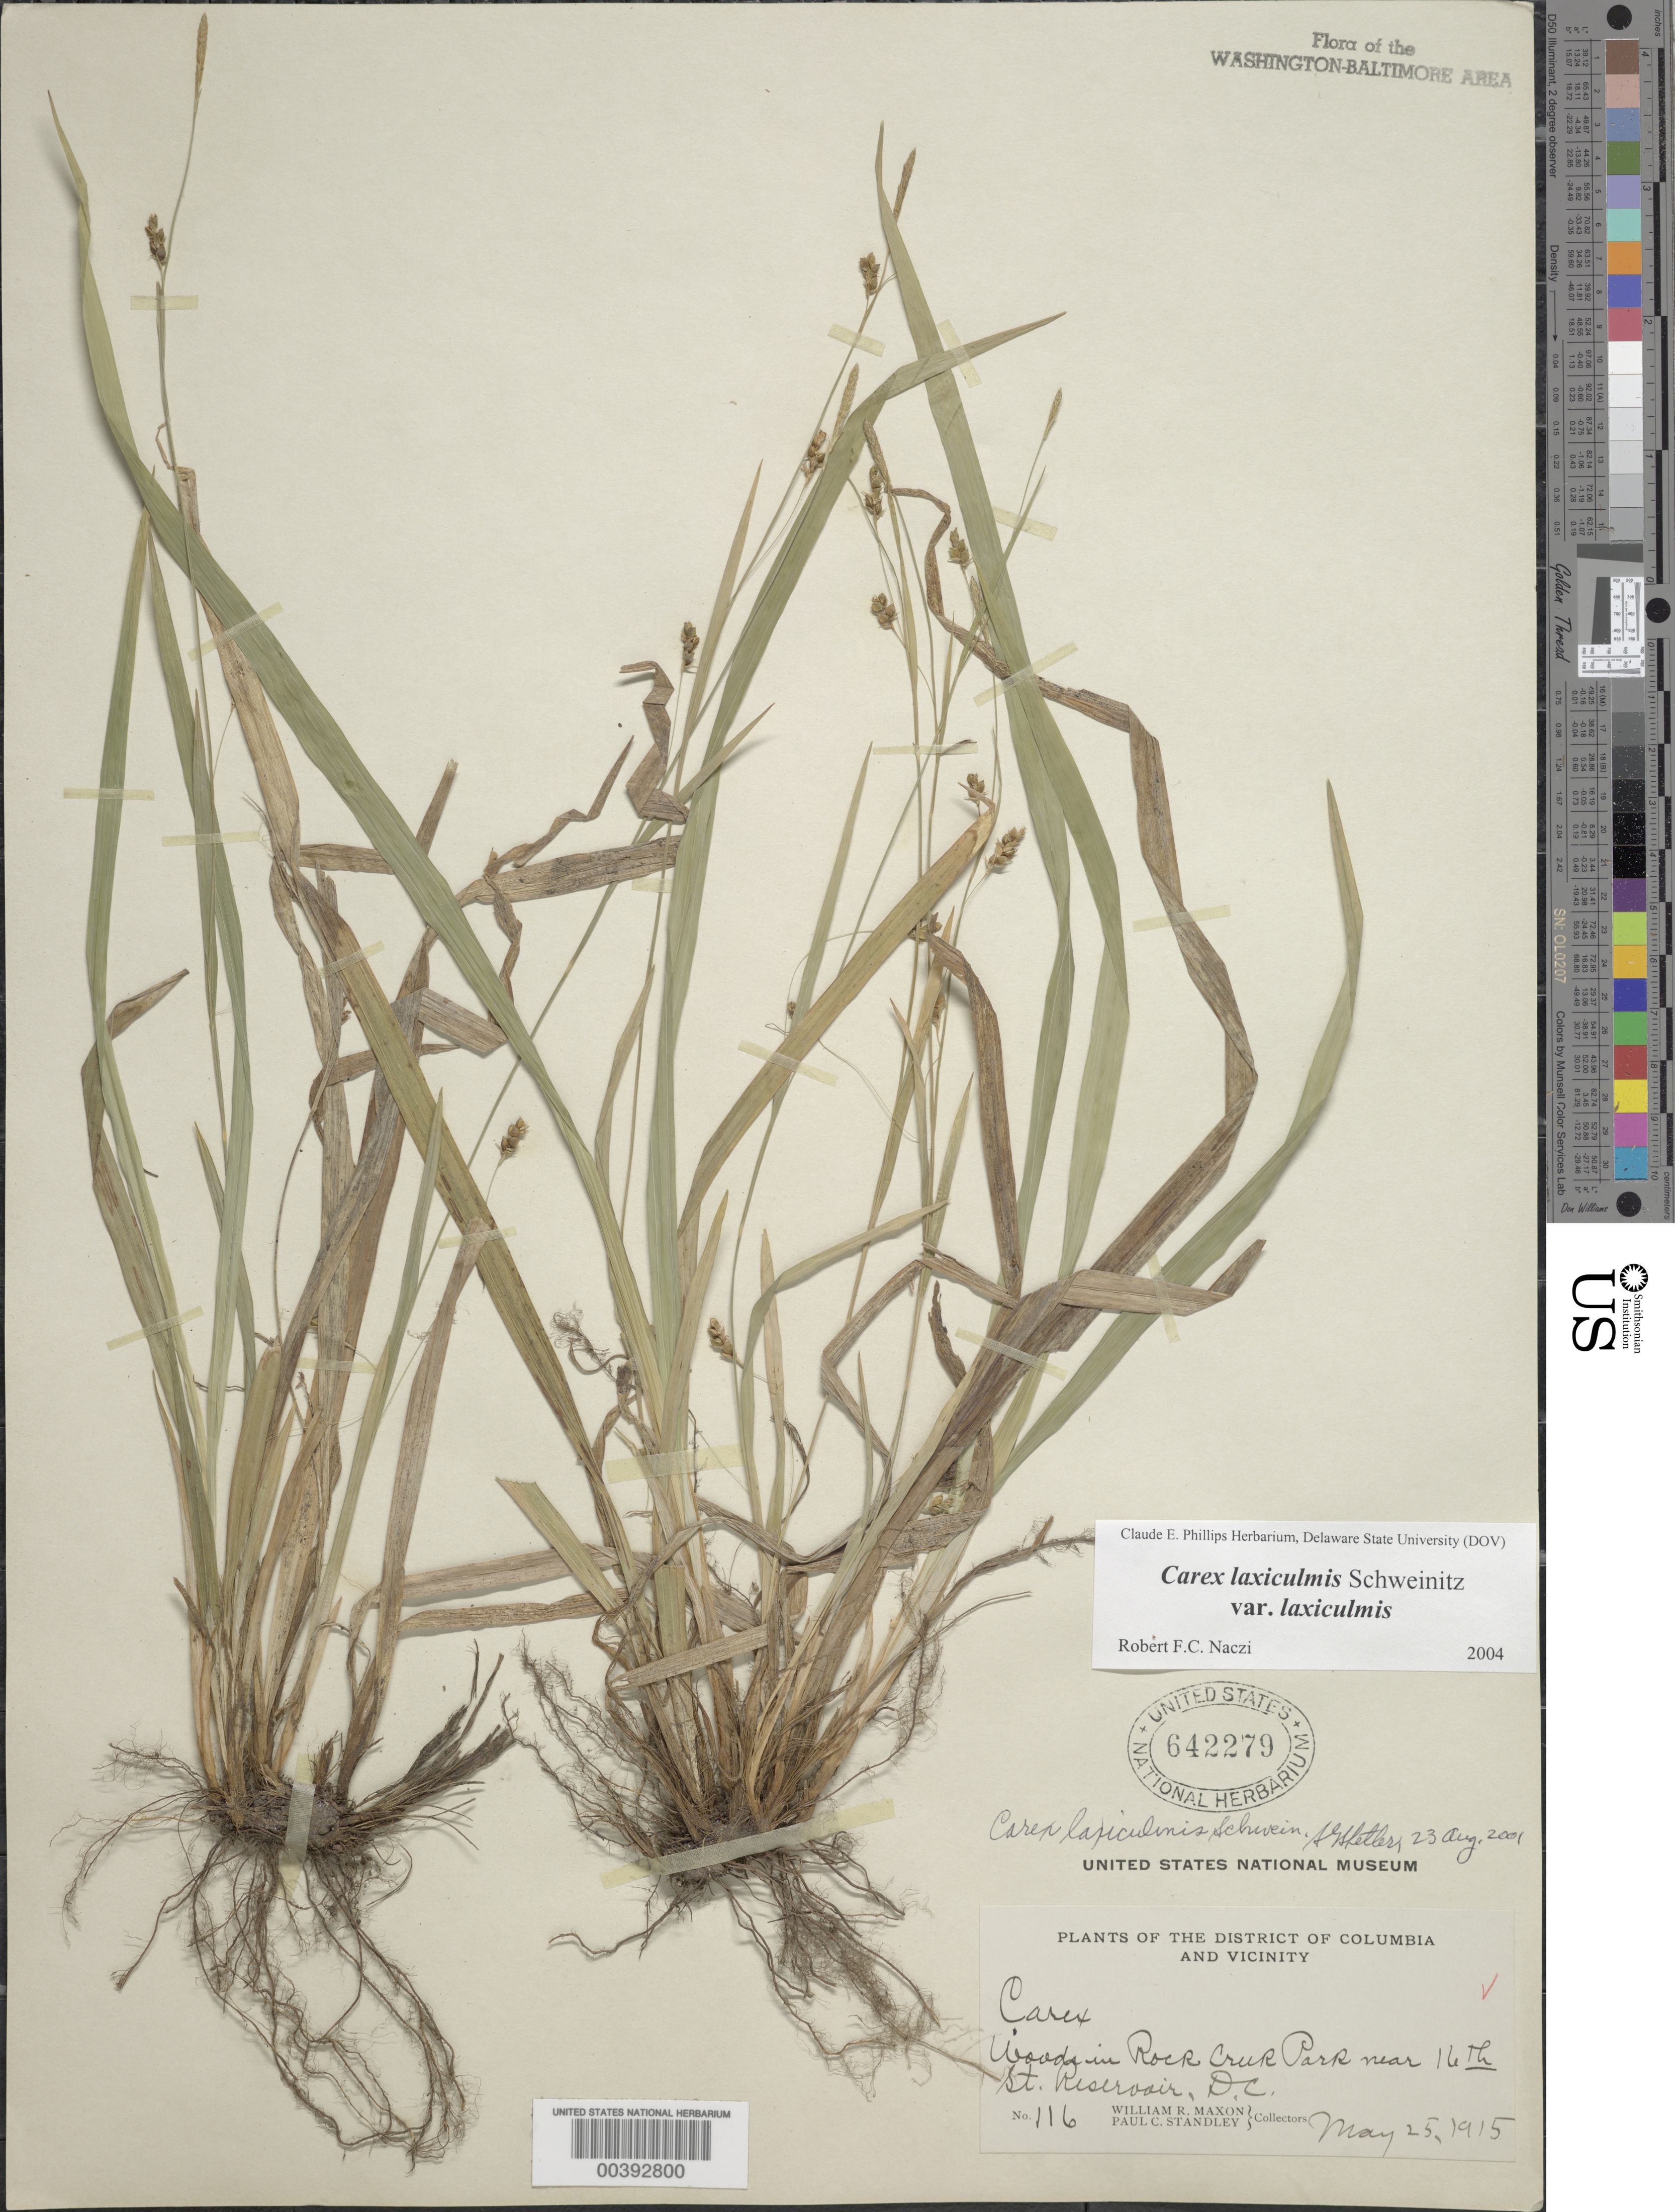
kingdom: Plantae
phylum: Tracheophyta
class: Liliopsida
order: Poales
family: Cyperaceae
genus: Carex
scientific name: Carex laxiculmis var. copulata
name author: (L.H. Bailey) Fernald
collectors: W. R. Maxon & P. C. Standley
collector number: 116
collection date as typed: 25 May 1915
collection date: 1915-05-25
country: United States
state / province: District of Columbia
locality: Rock Creek Park near 16th St. Reservoir Rock Creek Park & vicinity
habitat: Woods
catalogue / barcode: US 642279